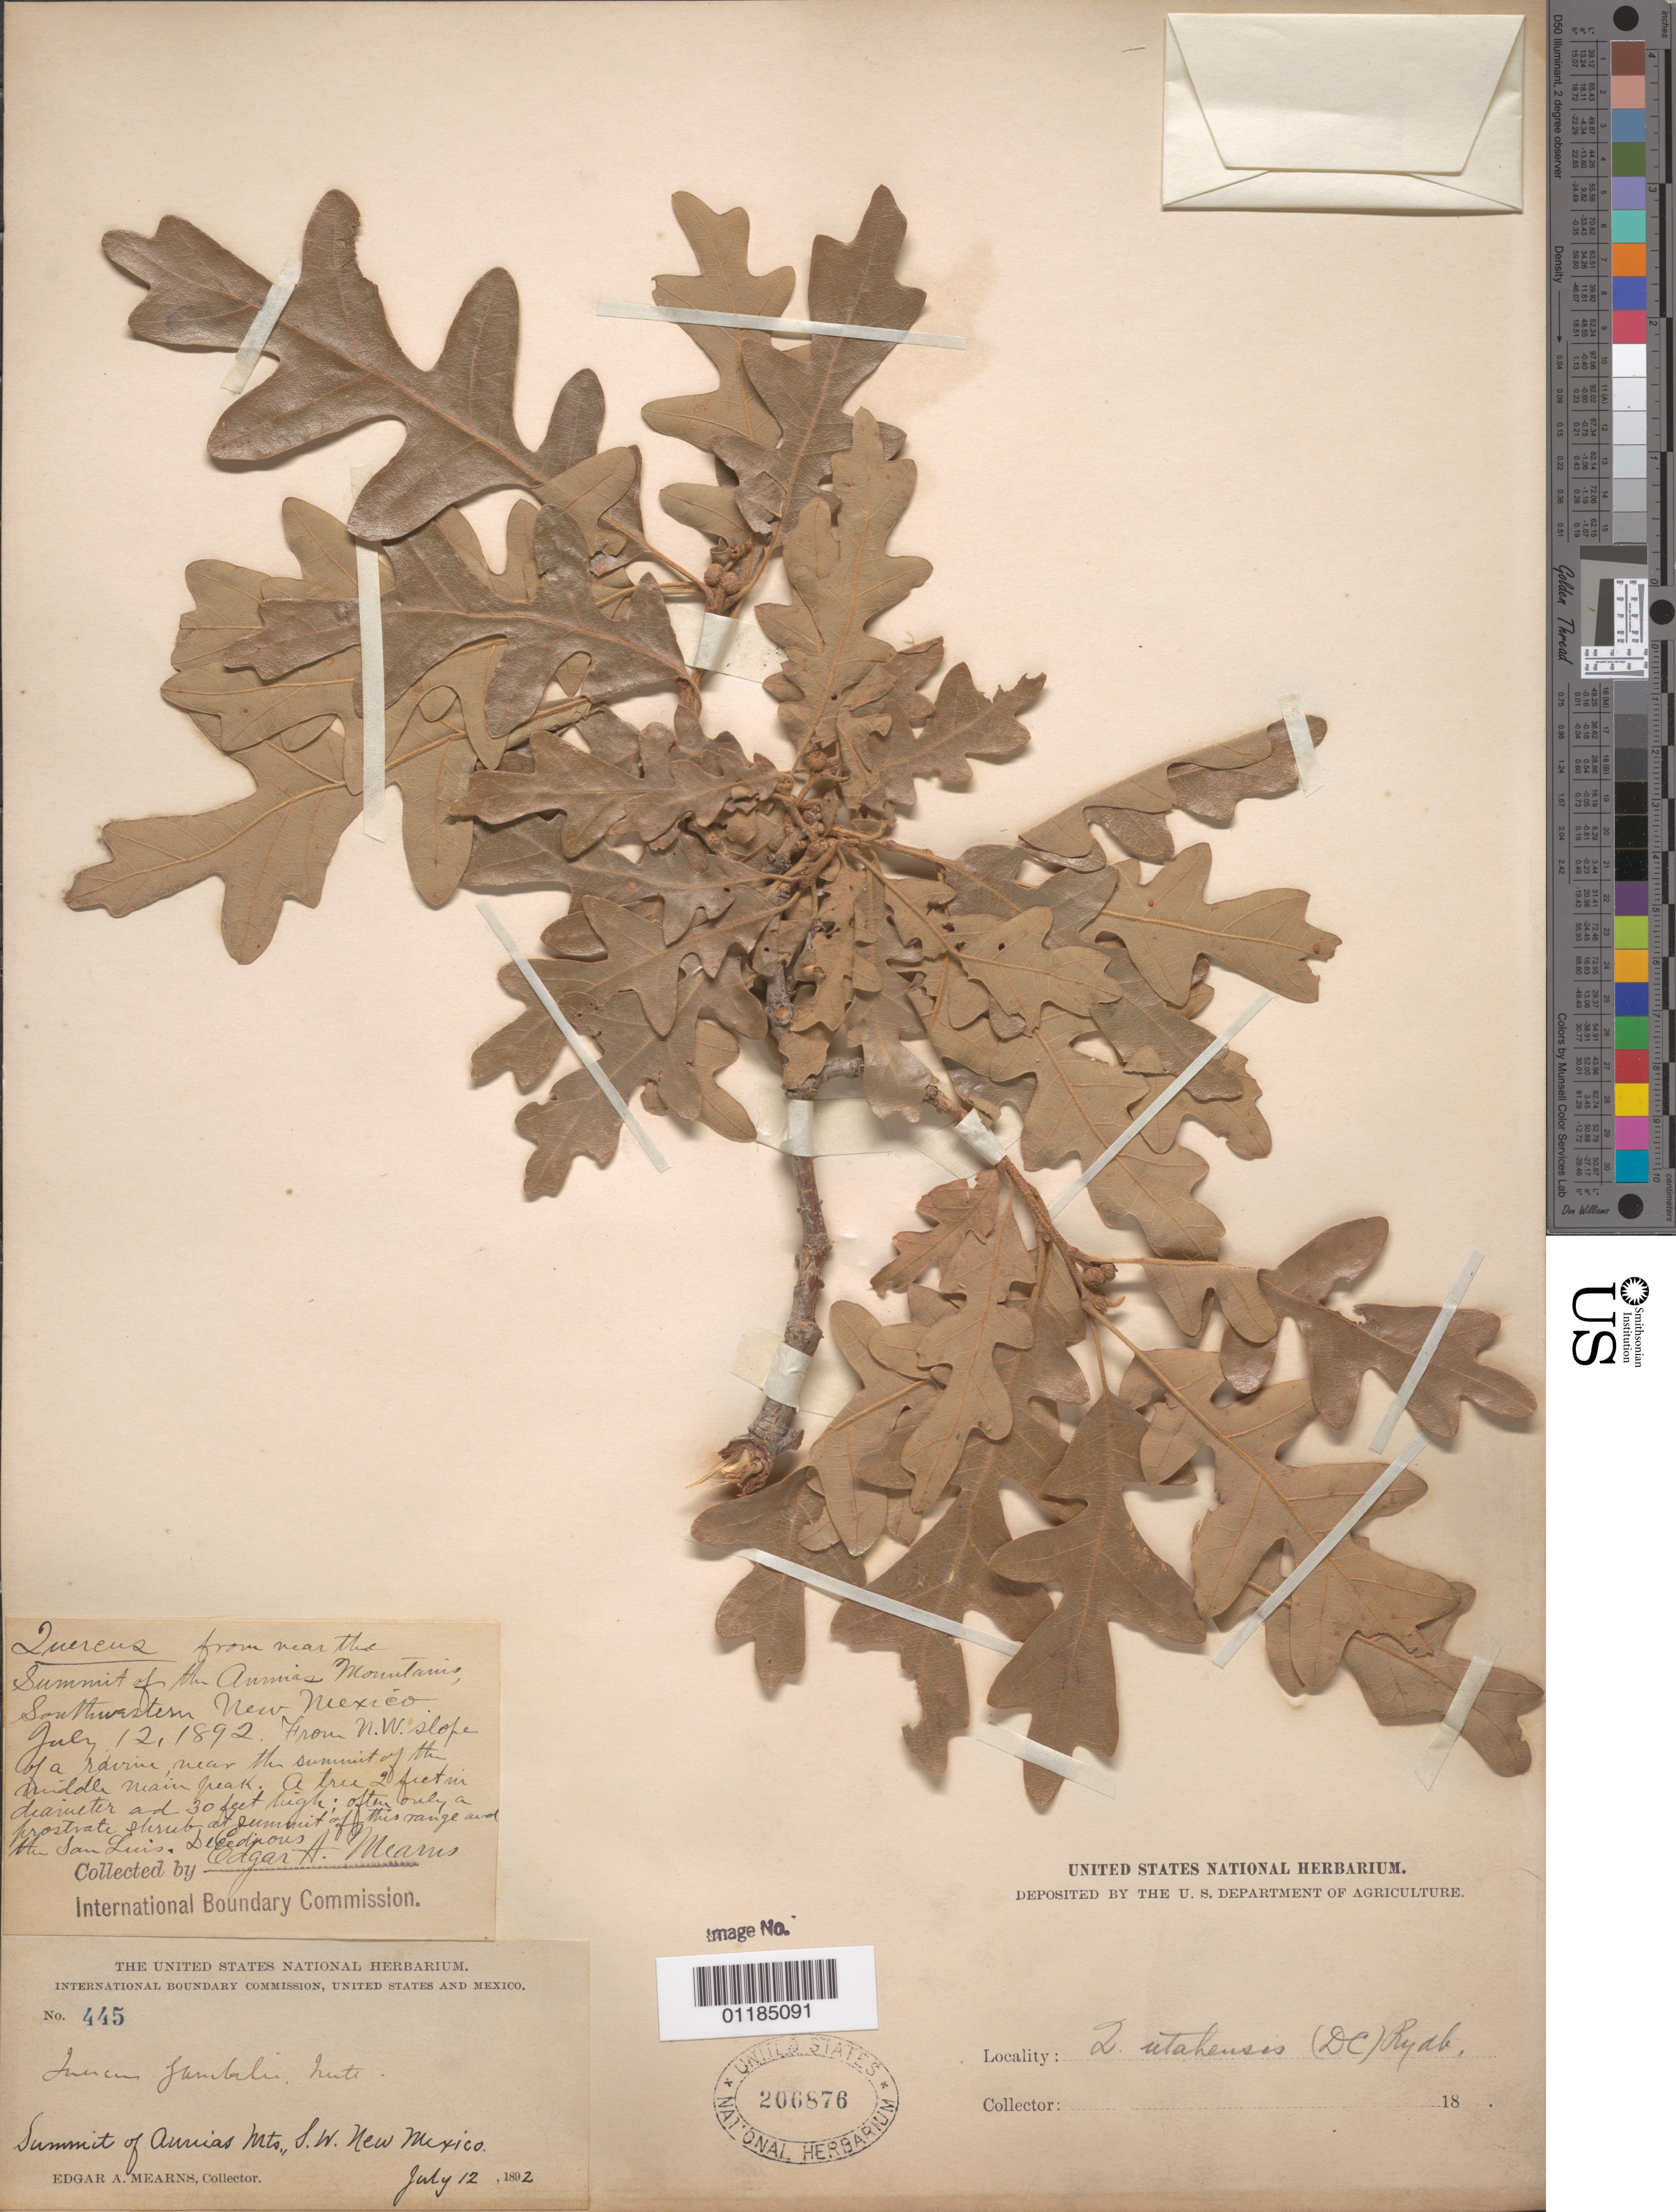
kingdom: Plantae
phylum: Tracheophyta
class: Magnoliopsida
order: Fagales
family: Fagaceae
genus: Quercus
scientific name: Quercus gambelii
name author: Nutt.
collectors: E. A. Mearns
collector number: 445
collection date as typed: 12 Jul 1892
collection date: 1892-07-12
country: United States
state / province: New Mexico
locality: Summit of Animas Mts., SW New Mexico.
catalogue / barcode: US 206876